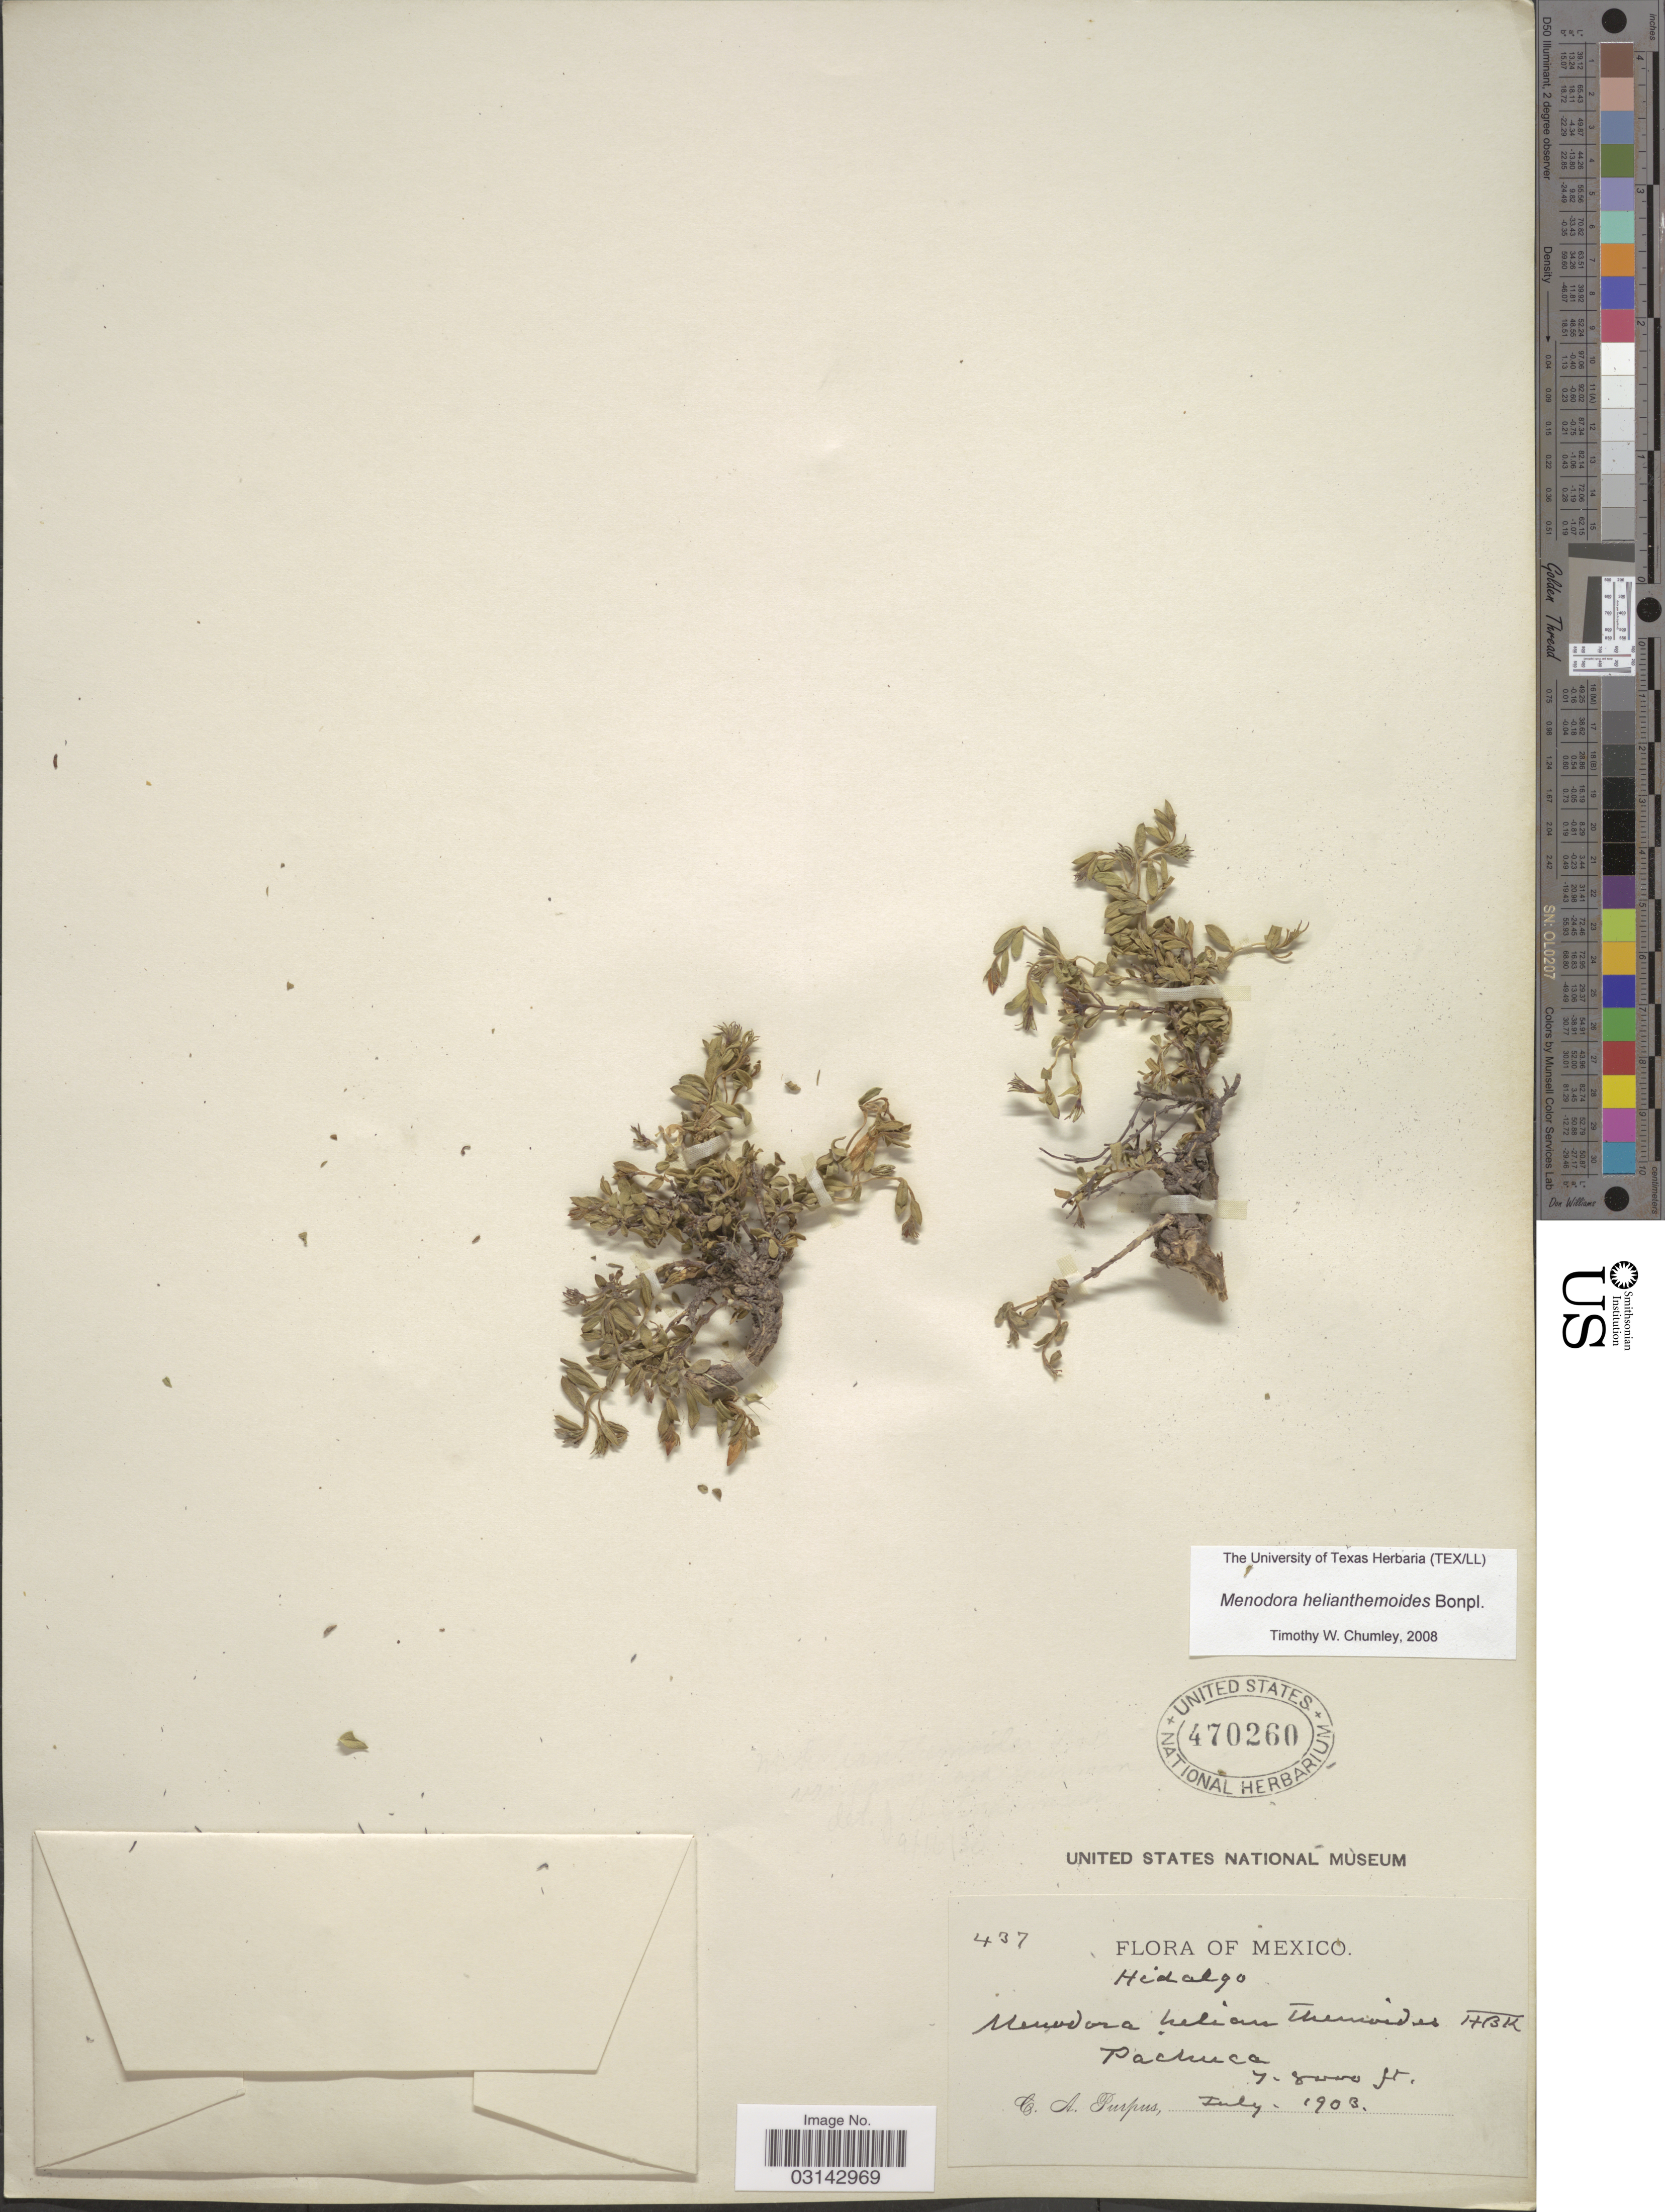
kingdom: Plantae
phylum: Tracheophyta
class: Magnoliopsida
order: Lamiales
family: Oleaceae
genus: Menodora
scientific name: Menodora helianthemoides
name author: Bonpl.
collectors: C. A. Purpus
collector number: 437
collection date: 1903-07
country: Mexico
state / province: Hidalgo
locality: Pachuca.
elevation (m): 2134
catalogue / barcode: US 470260